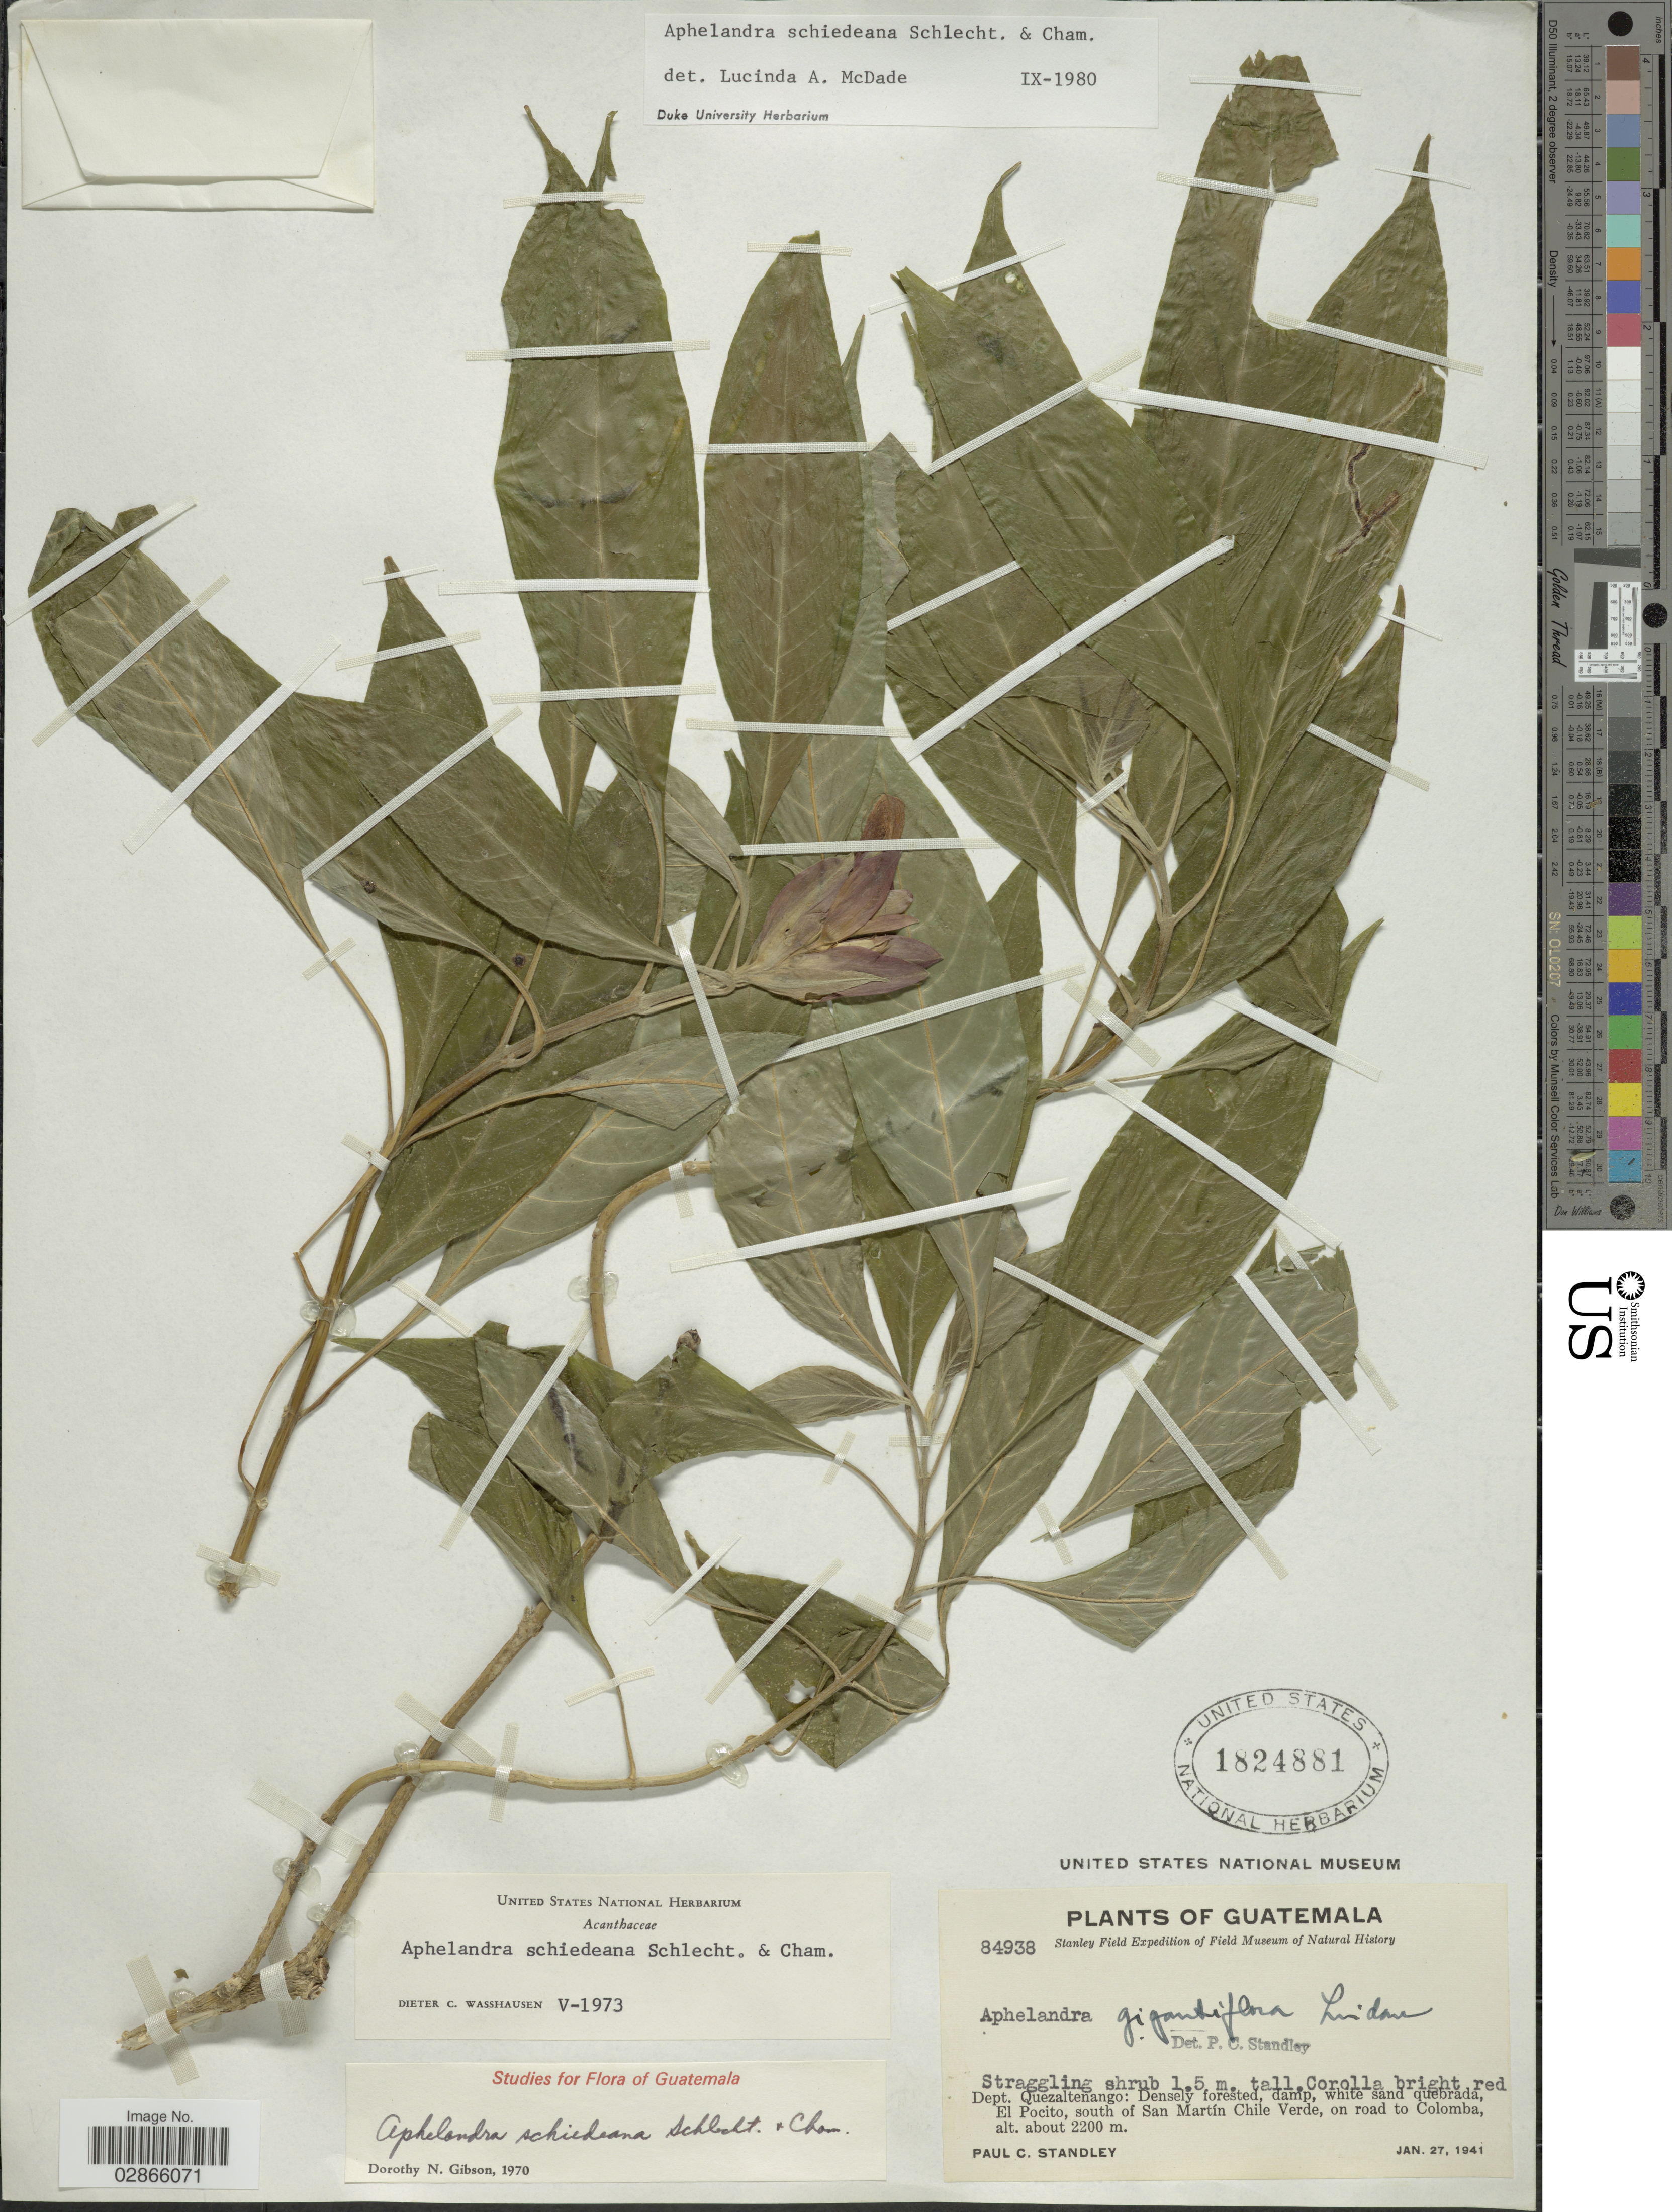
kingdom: Plantae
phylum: Tracheophyta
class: Magnoliopsida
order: Lamiales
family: Acanthaceae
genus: Aphelandra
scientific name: Aphelandra schiedeana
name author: Schltdl. & Cham.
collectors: P. C. Standley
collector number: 84938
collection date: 1941-01-27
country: Guatemala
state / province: Quetzaltenango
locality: Dept. Quezaltenango: El Pocito, south of San Martín Chile Verde, on road to Colomba.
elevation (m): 2200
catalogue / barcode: US 1824881